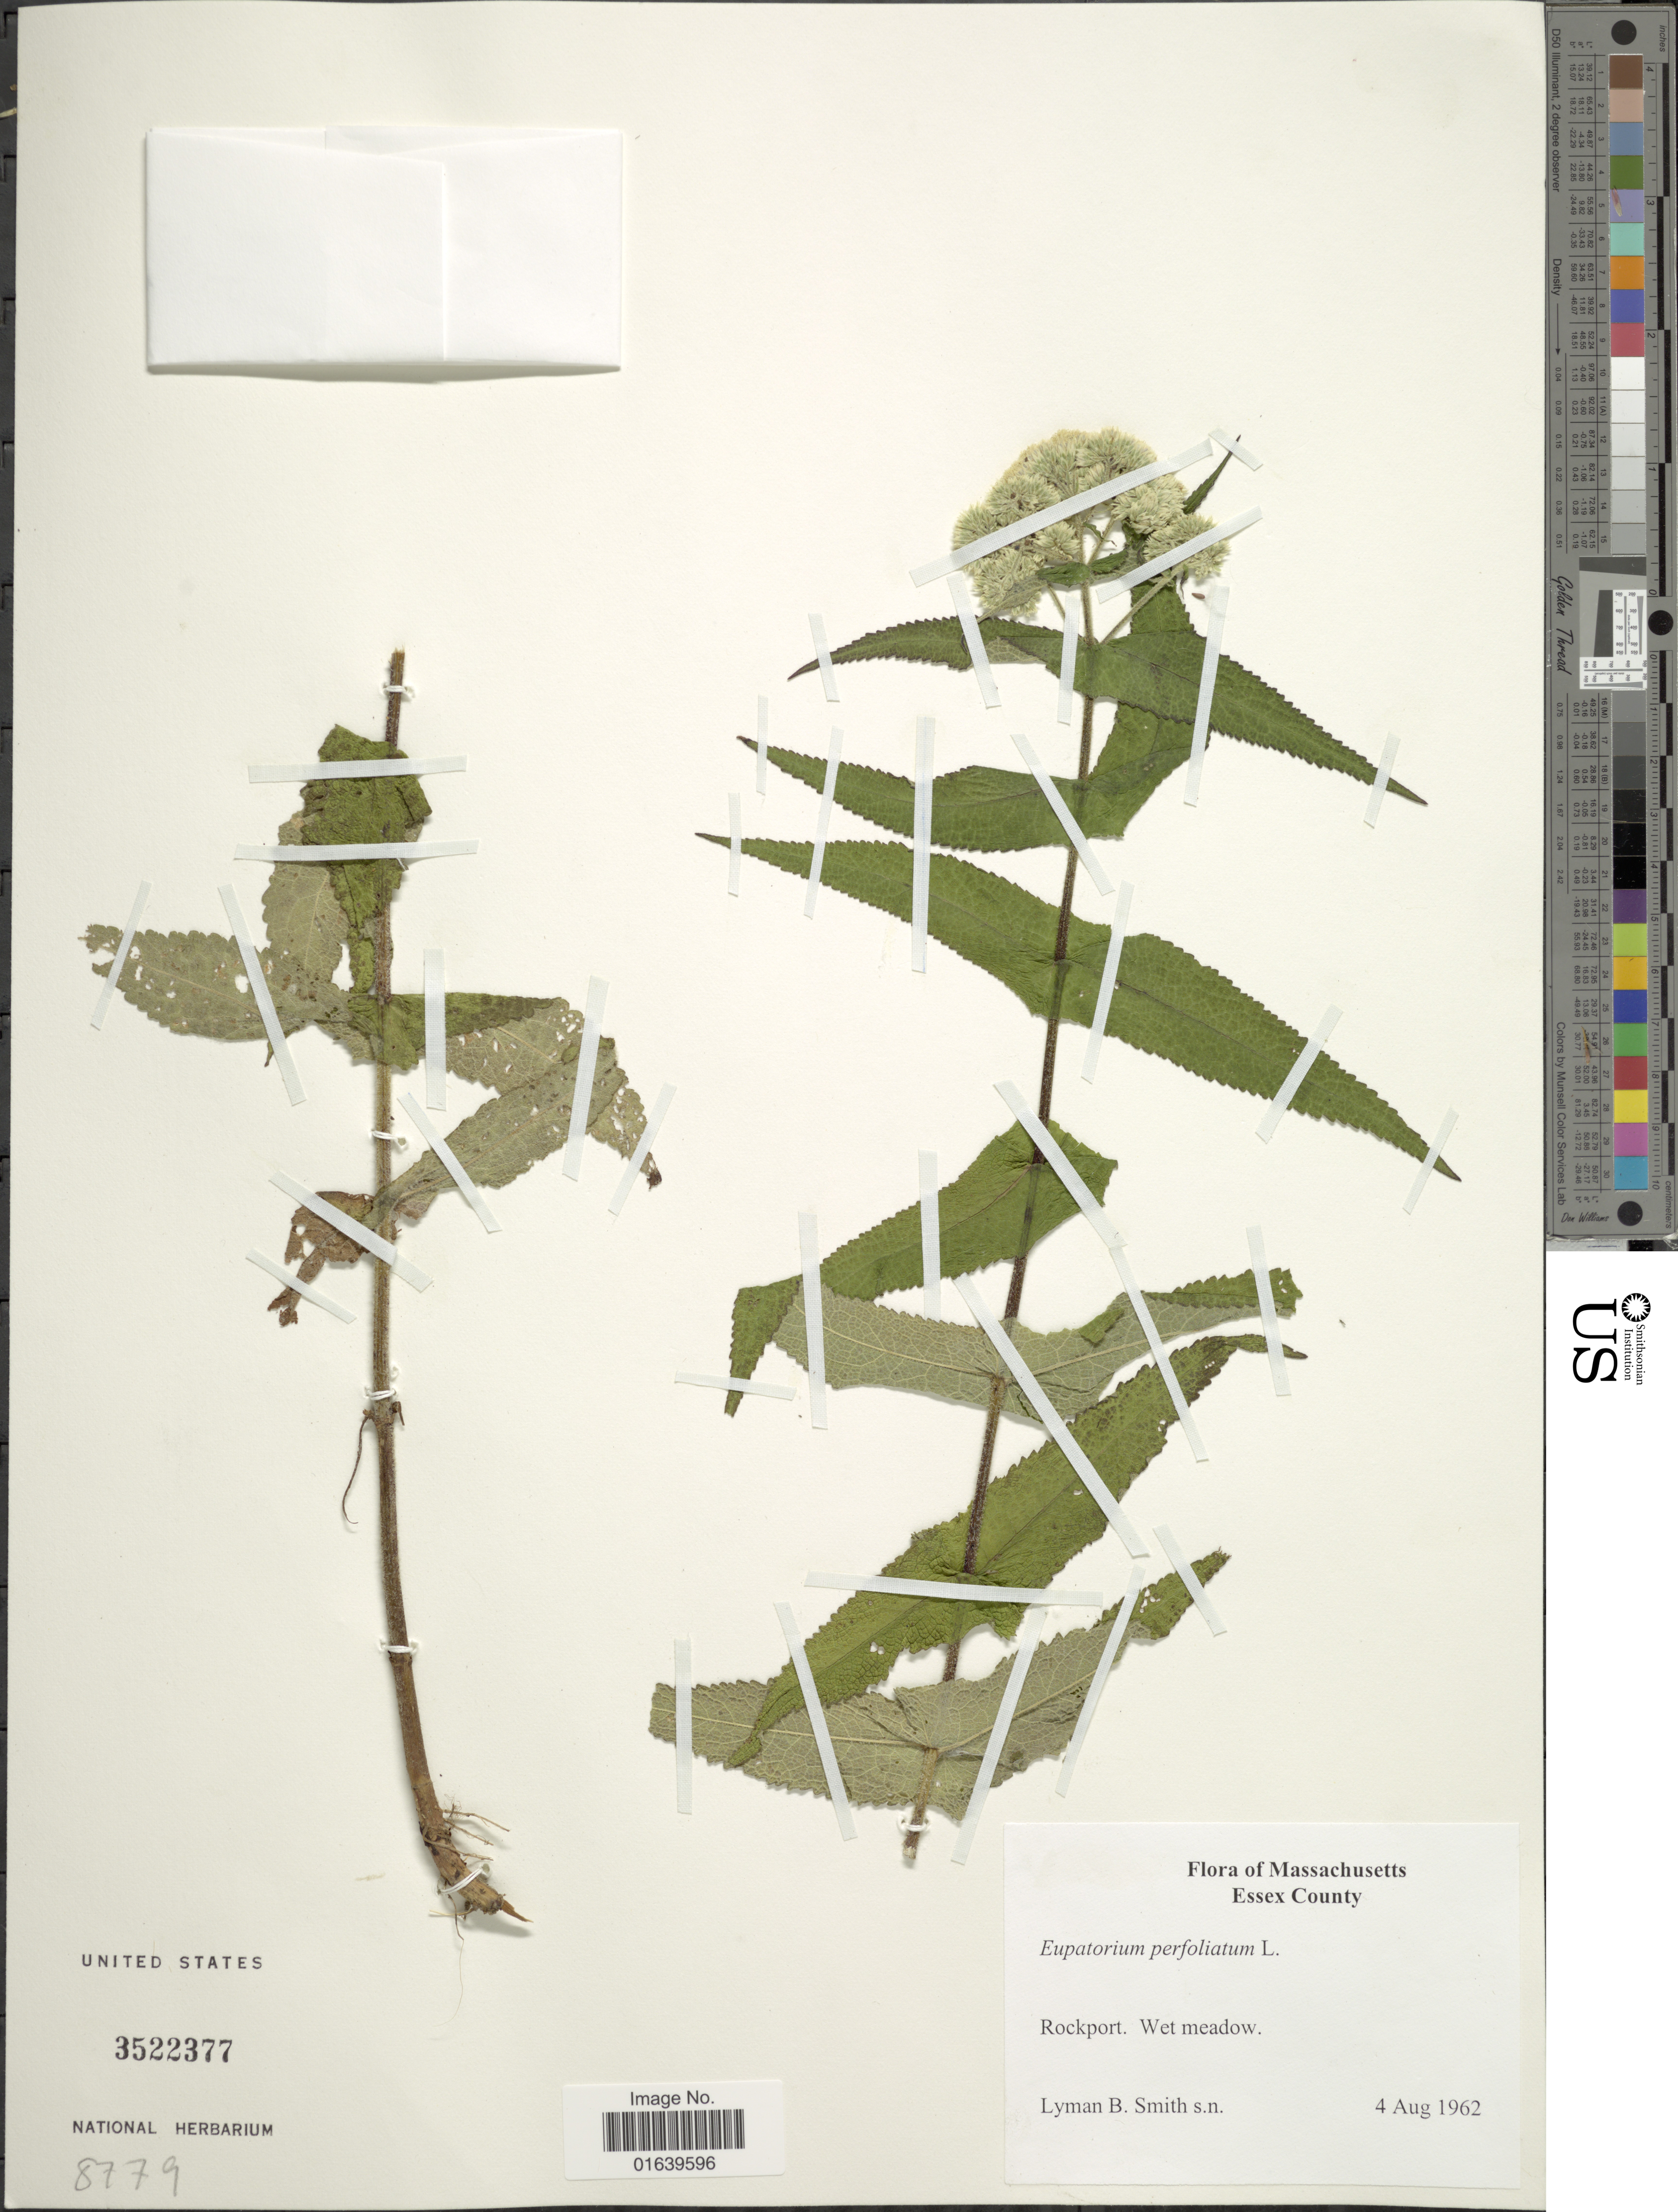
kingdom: Plantae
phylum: Tracheophyta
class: Magnoliopsida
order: Asterales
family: Asteraceae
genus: Eupatorium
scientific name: Eupatorium perfoliatum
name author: L.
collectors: L. Smith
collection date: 1962-08-04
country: United States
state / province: Massachusetts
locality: Essex County, Rockport. Wet meadow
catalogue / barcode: US 3522377